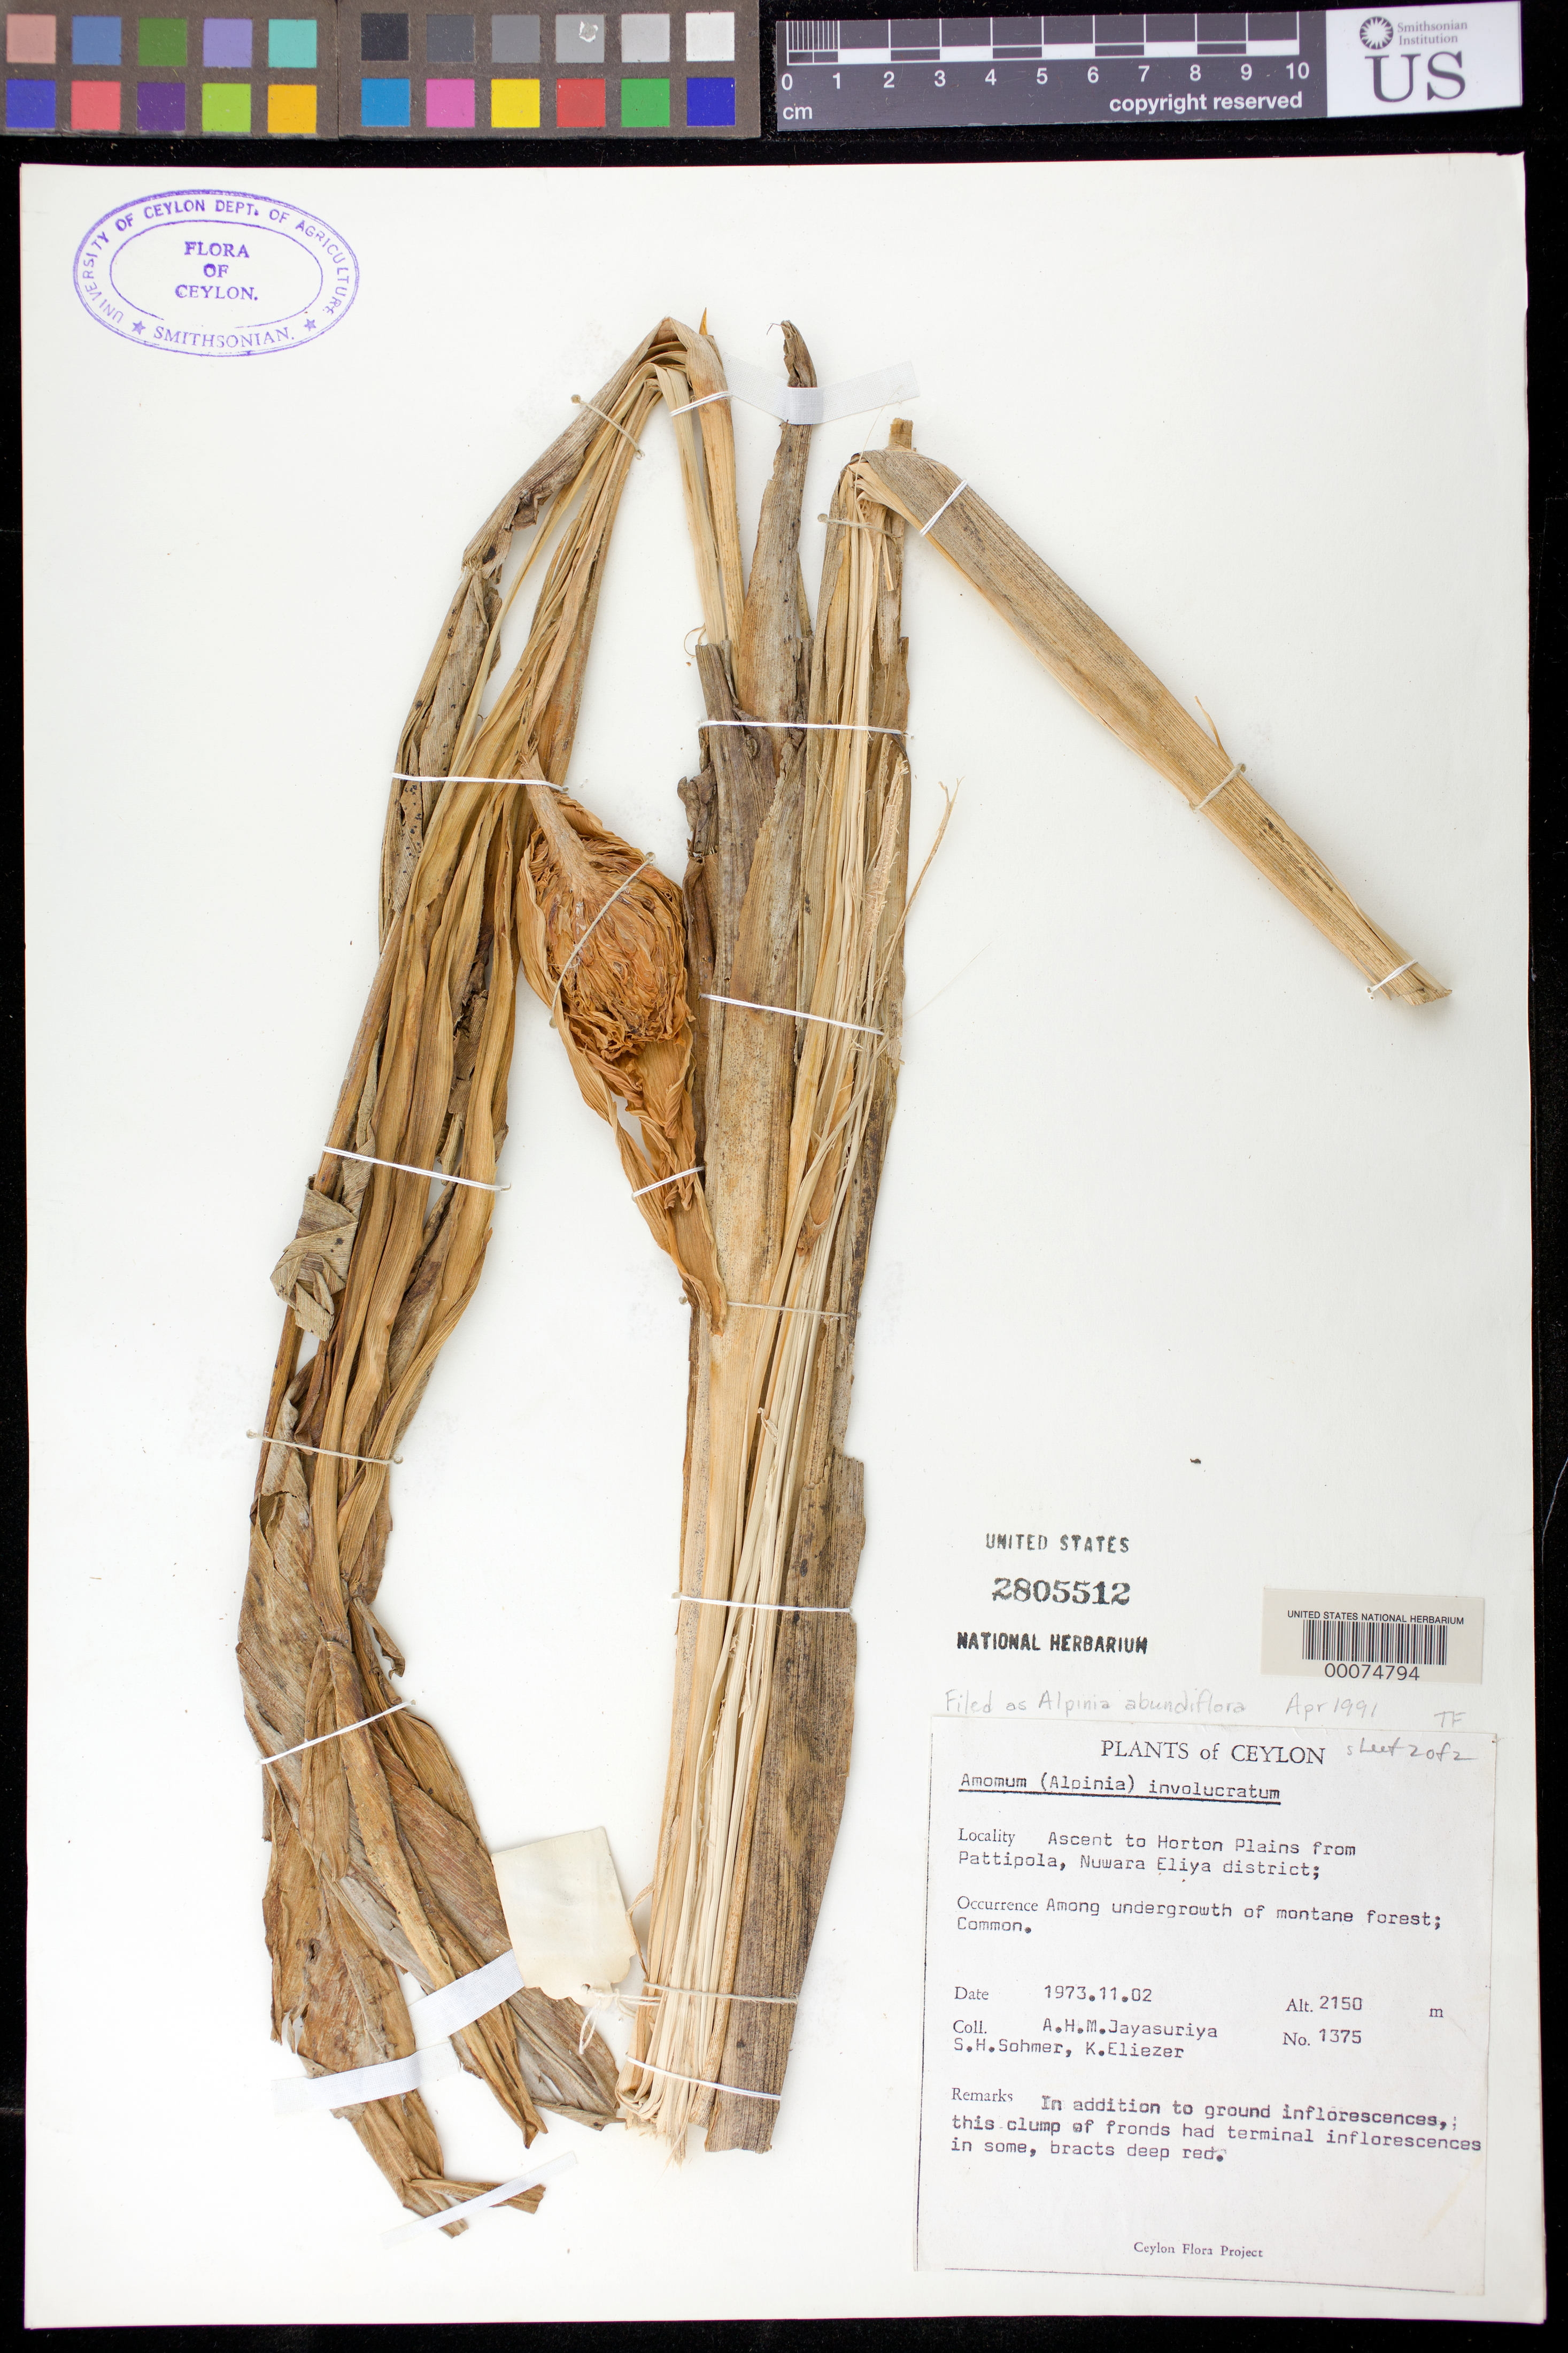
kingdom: Plantae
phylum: Tracheophyta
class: Liliopsida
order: Zingiberales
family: Zingiberaceae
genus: Alpinia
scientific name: Alpinia abundiflora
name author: Burtt & R.M. Sm.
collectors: A. H. Jayasuriya, S. H. Sohmer & K. Eliezer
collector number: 1375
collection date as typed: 11 Feb 1973 or 02 Nov 1973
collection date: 1973-02-11 or 1973-11-02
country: Sri Lanka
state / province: Central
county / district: Nuwara Eliya Dist.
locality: Ascent to horton plains from pattipola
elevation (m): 2150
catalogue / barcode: US 2805512